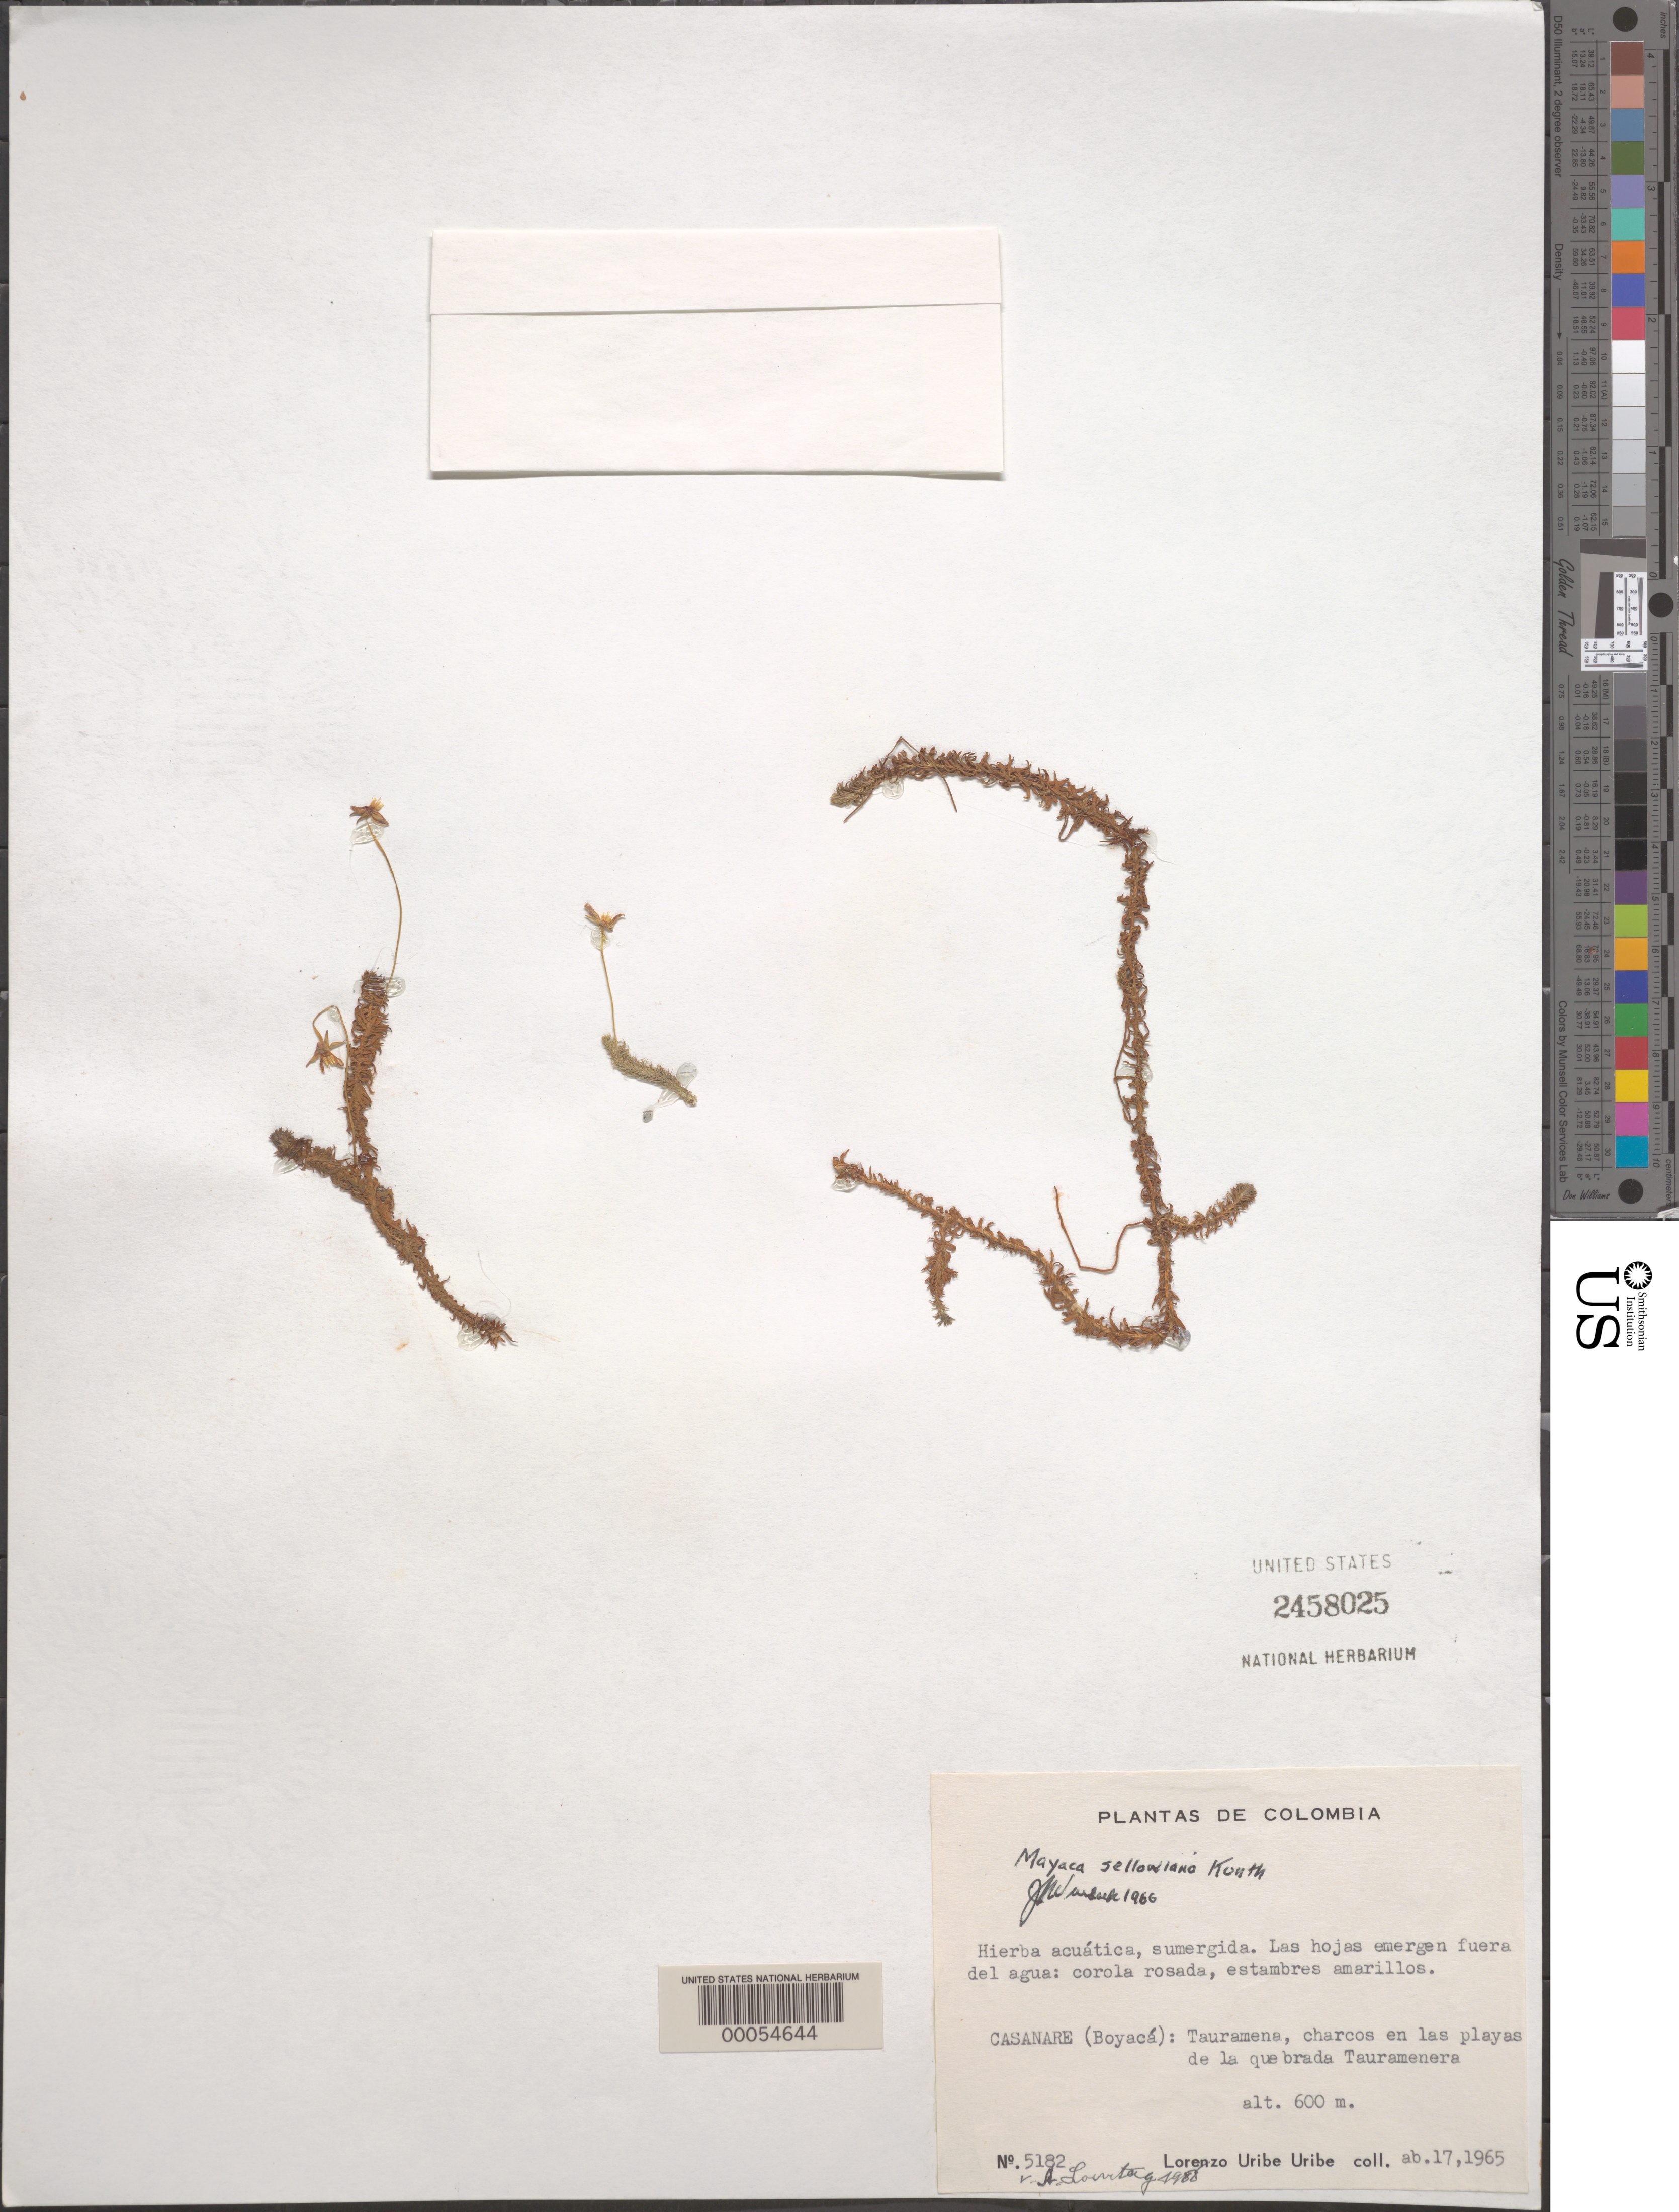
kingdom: Plantae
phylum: Tracheophyta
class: Liliopsida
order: Poales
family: Mayacaceae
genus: Mayaca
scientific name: Mayaca sellowiana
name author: Kunth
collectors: L. Uribe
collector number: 5182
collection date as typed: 17 Apr 1965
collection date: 1965-04-17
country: Colombia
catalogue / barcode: US 2458025